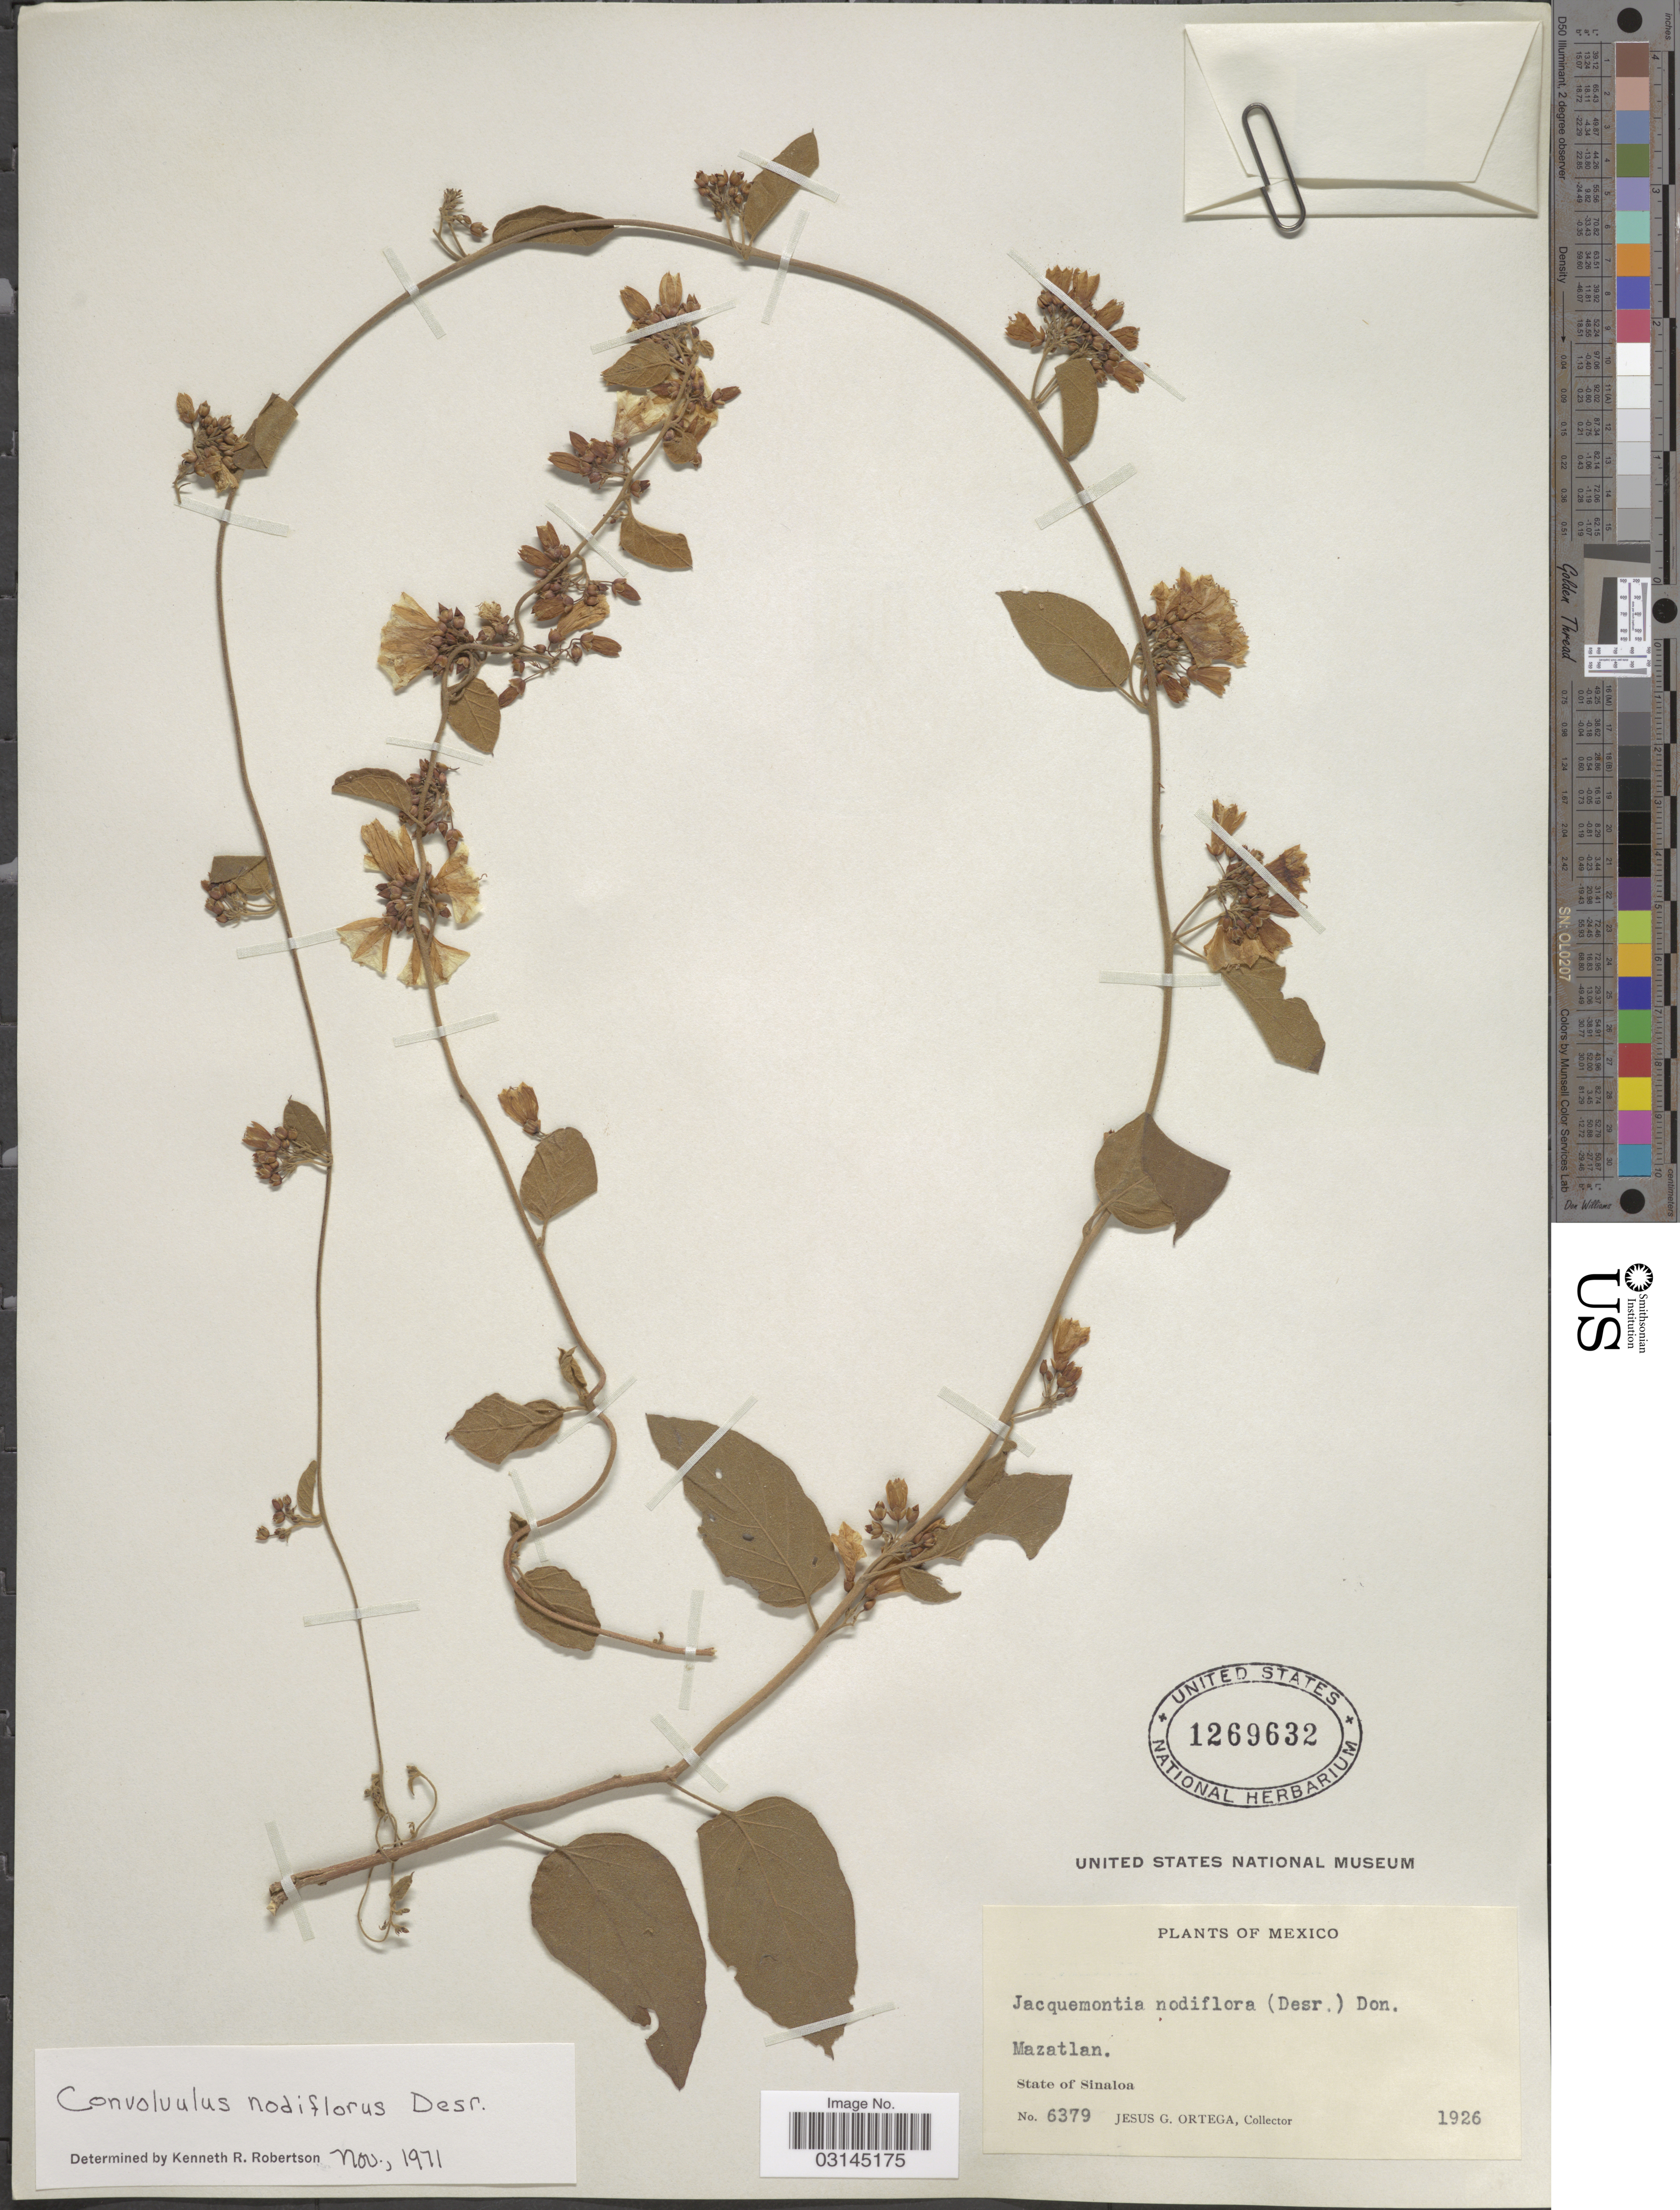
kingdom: Plantae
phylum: Tracheophyta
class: Magnoliopsida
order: Solanales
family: Convolvulaceae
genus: Convolvulus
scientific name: Convolvulus nodiflorus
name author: Desr.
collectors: Liebmann, --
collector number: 11899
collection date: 1841-04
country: Mexico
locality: Cazadero.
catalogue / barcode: US 1406628